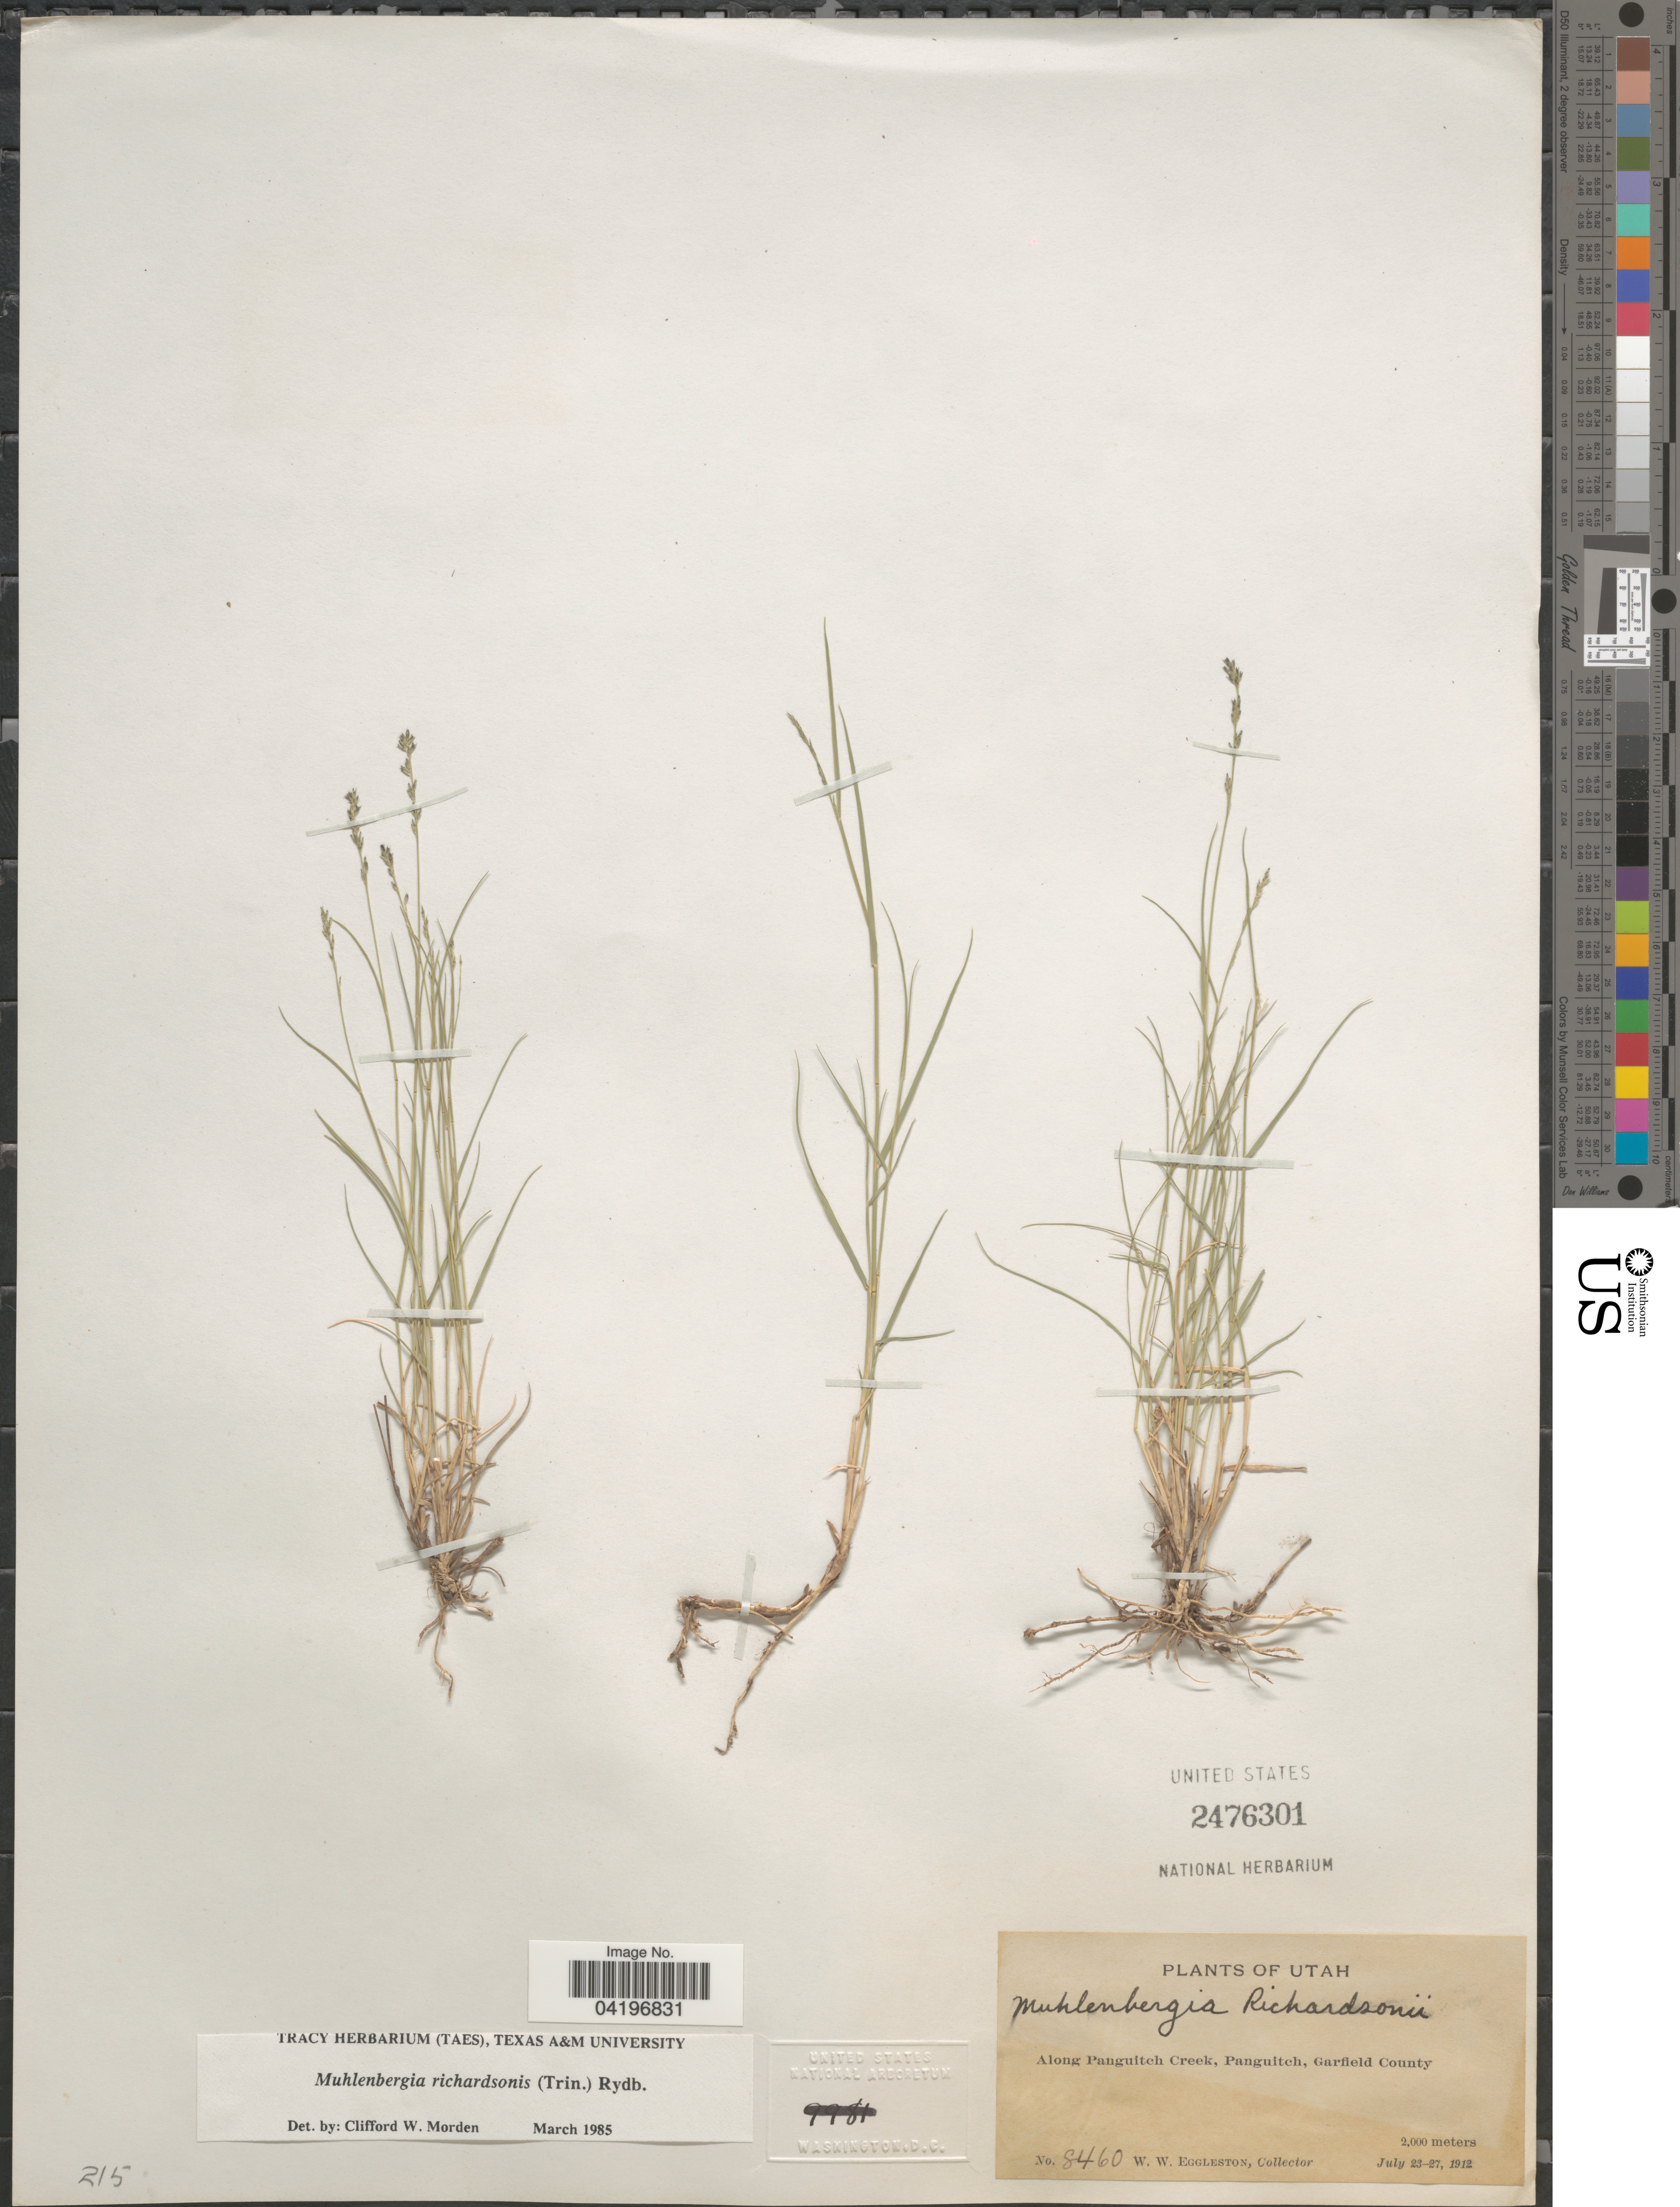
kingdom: Plantae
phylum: Tracheophyta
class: Liliopsida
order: Poales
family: Poaceae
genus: Muhlenbergia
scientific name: Muhlenbergia richardsonis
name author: (Trin.) Rydb.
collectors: W. W. Eggleston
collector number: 8460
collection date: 1912-07-23/1912-07-27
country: United States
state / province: Utah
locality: Along Panguitch Creek, Panguitch, Garfield County.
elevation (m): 2000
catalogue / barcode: US 2476301